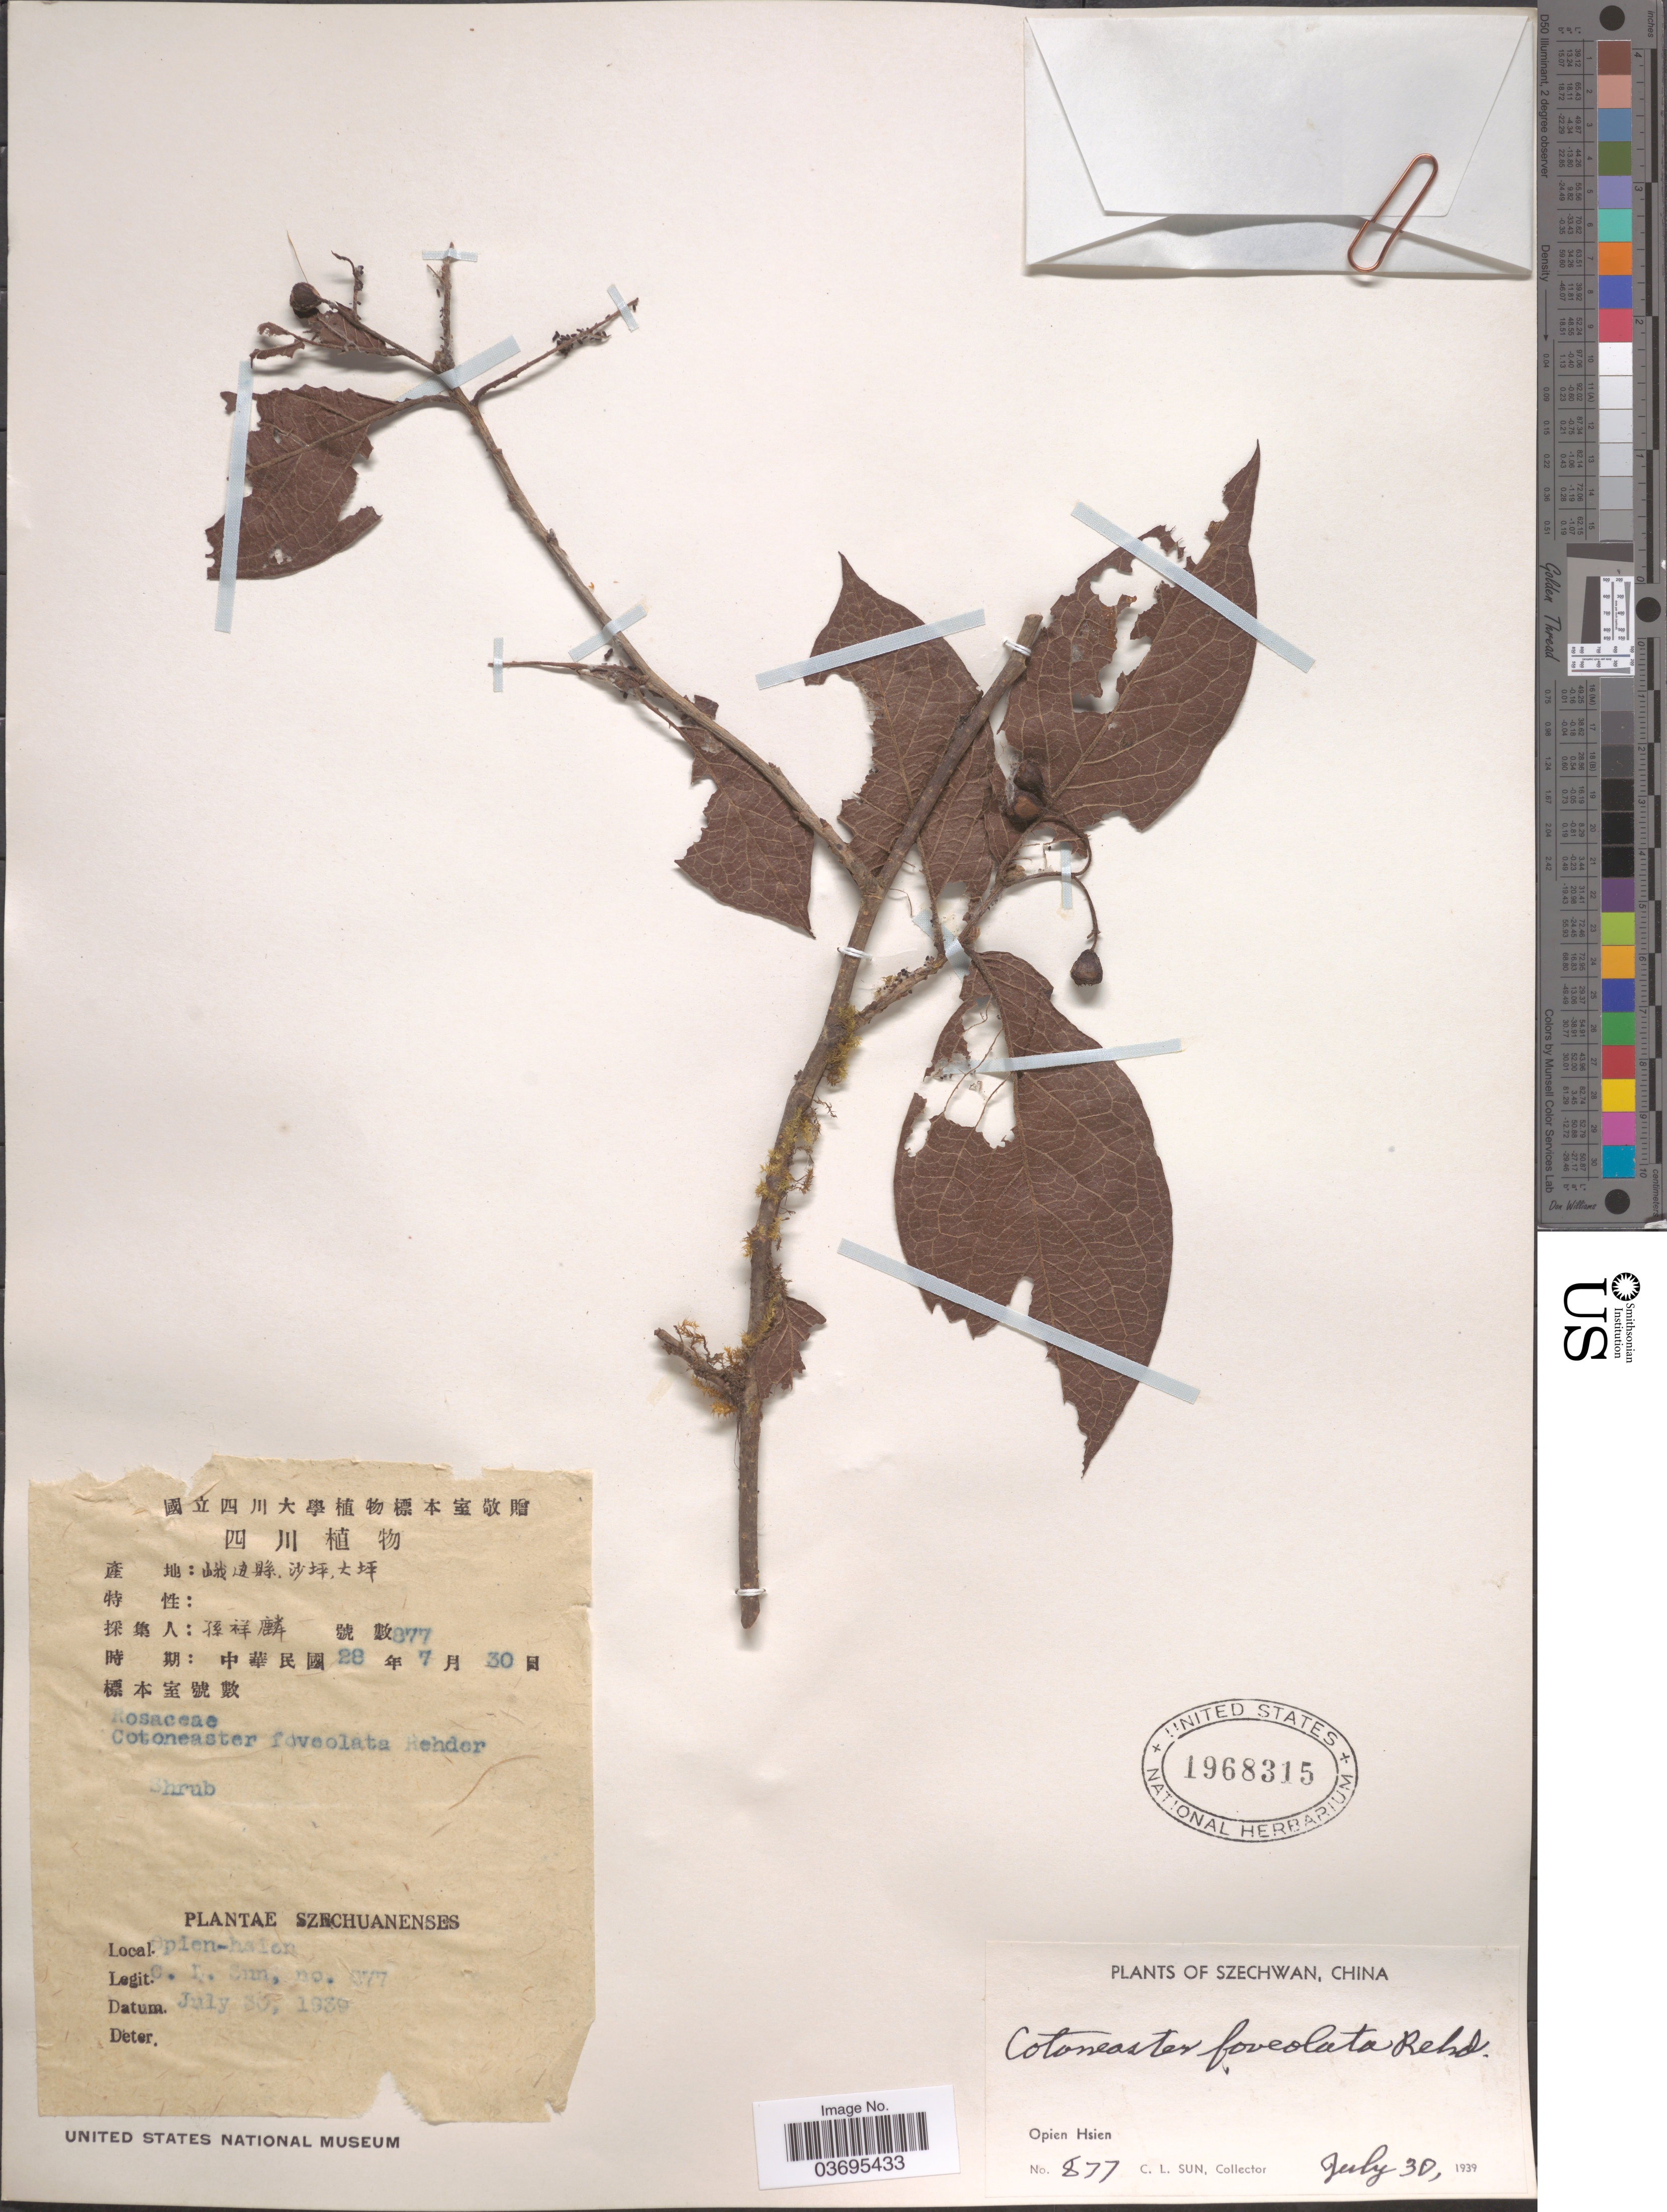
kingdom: Plantae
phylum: Tracheophyta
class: Magnoliopsida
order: Rosales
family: Rosaceae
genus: Cotoneaster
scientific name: Cotoneaster foveolatus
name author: Rehder & E.H. Wilson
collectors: C. Sun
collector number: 877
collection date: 1939-07-30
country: China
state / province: Sichuan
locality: Szechwan. Opien Hsien.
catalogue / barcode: US 1968315